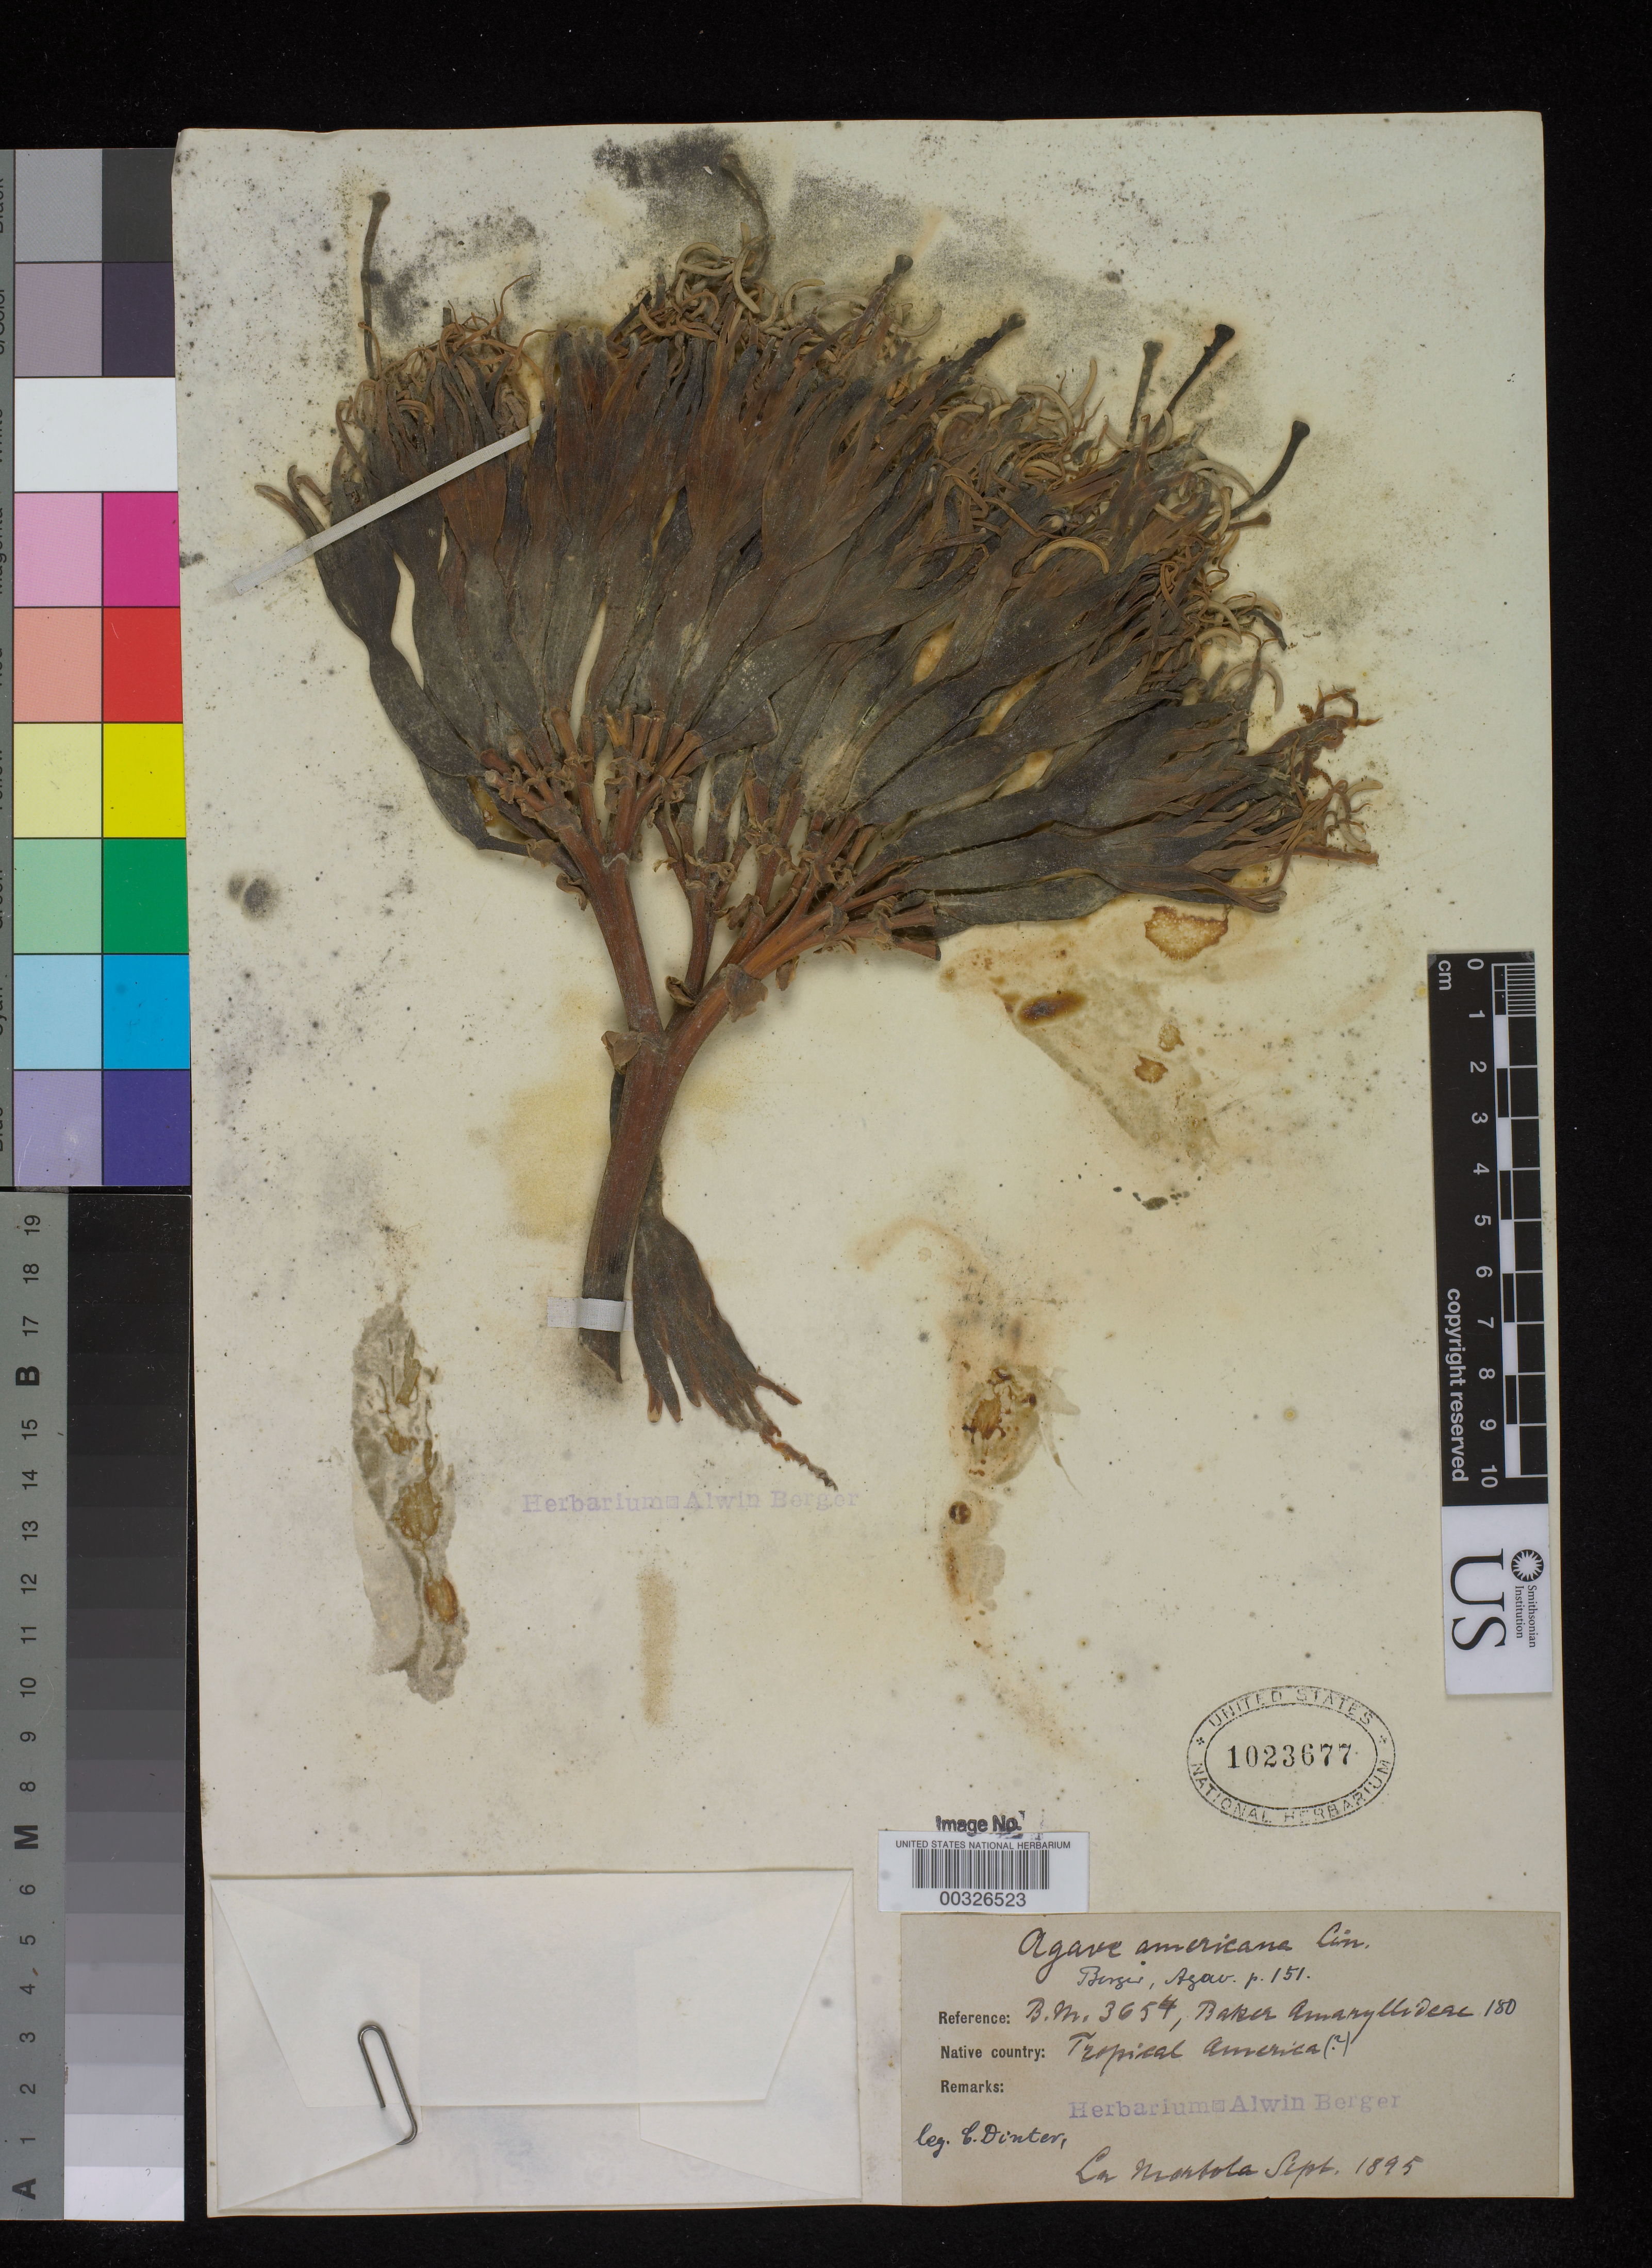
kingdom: Plantae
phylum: Tracheophyta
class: Liliopsida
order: Asparagales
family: Asparagaceae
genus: Agave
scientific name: Agave americana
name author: L.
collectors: M. Dinter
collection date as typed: Sep 1895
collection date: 1895-09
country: Mexico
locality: E of Monserrat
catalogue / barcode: US 1023677